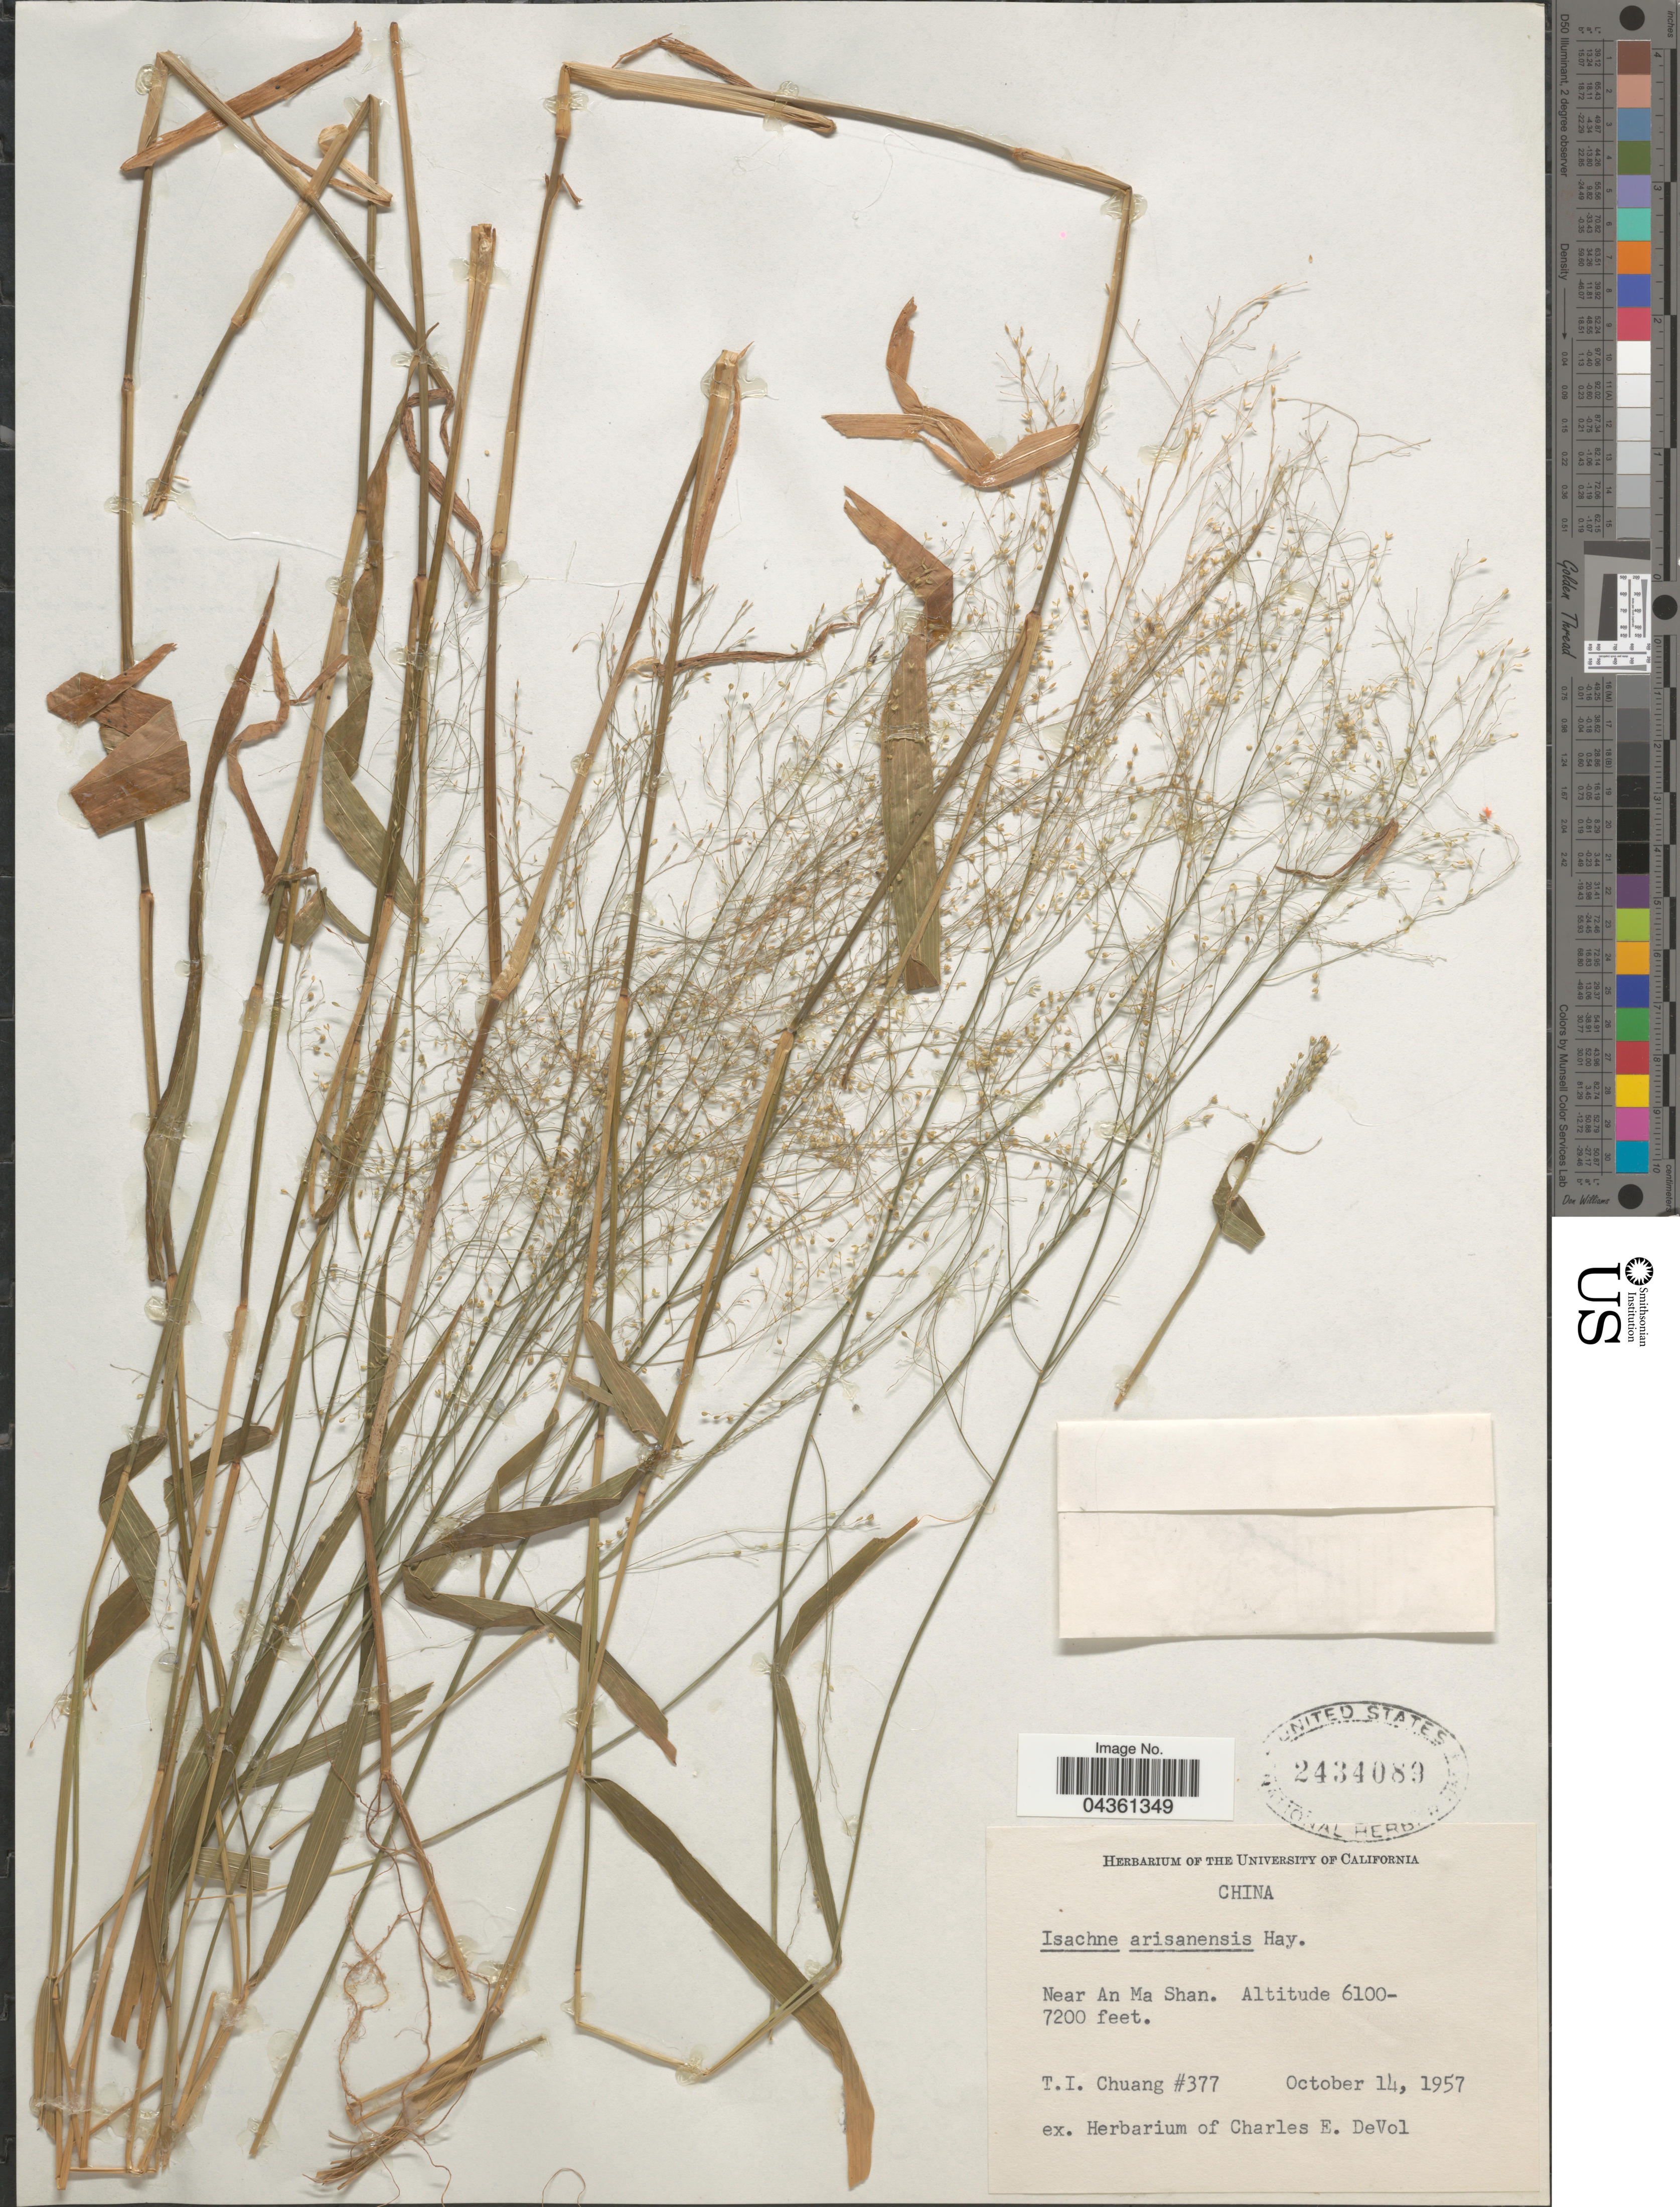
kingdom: Plantae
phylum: Tracheophyta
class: Liliopsida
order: Poales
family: Poaceae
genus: Isachne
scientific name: Isachne albens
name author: Trin.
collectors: T. Chuang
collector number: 377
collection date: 1957-10-14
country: China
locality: Near An Ma Shan.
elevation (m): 1859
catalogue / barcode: US 2434089